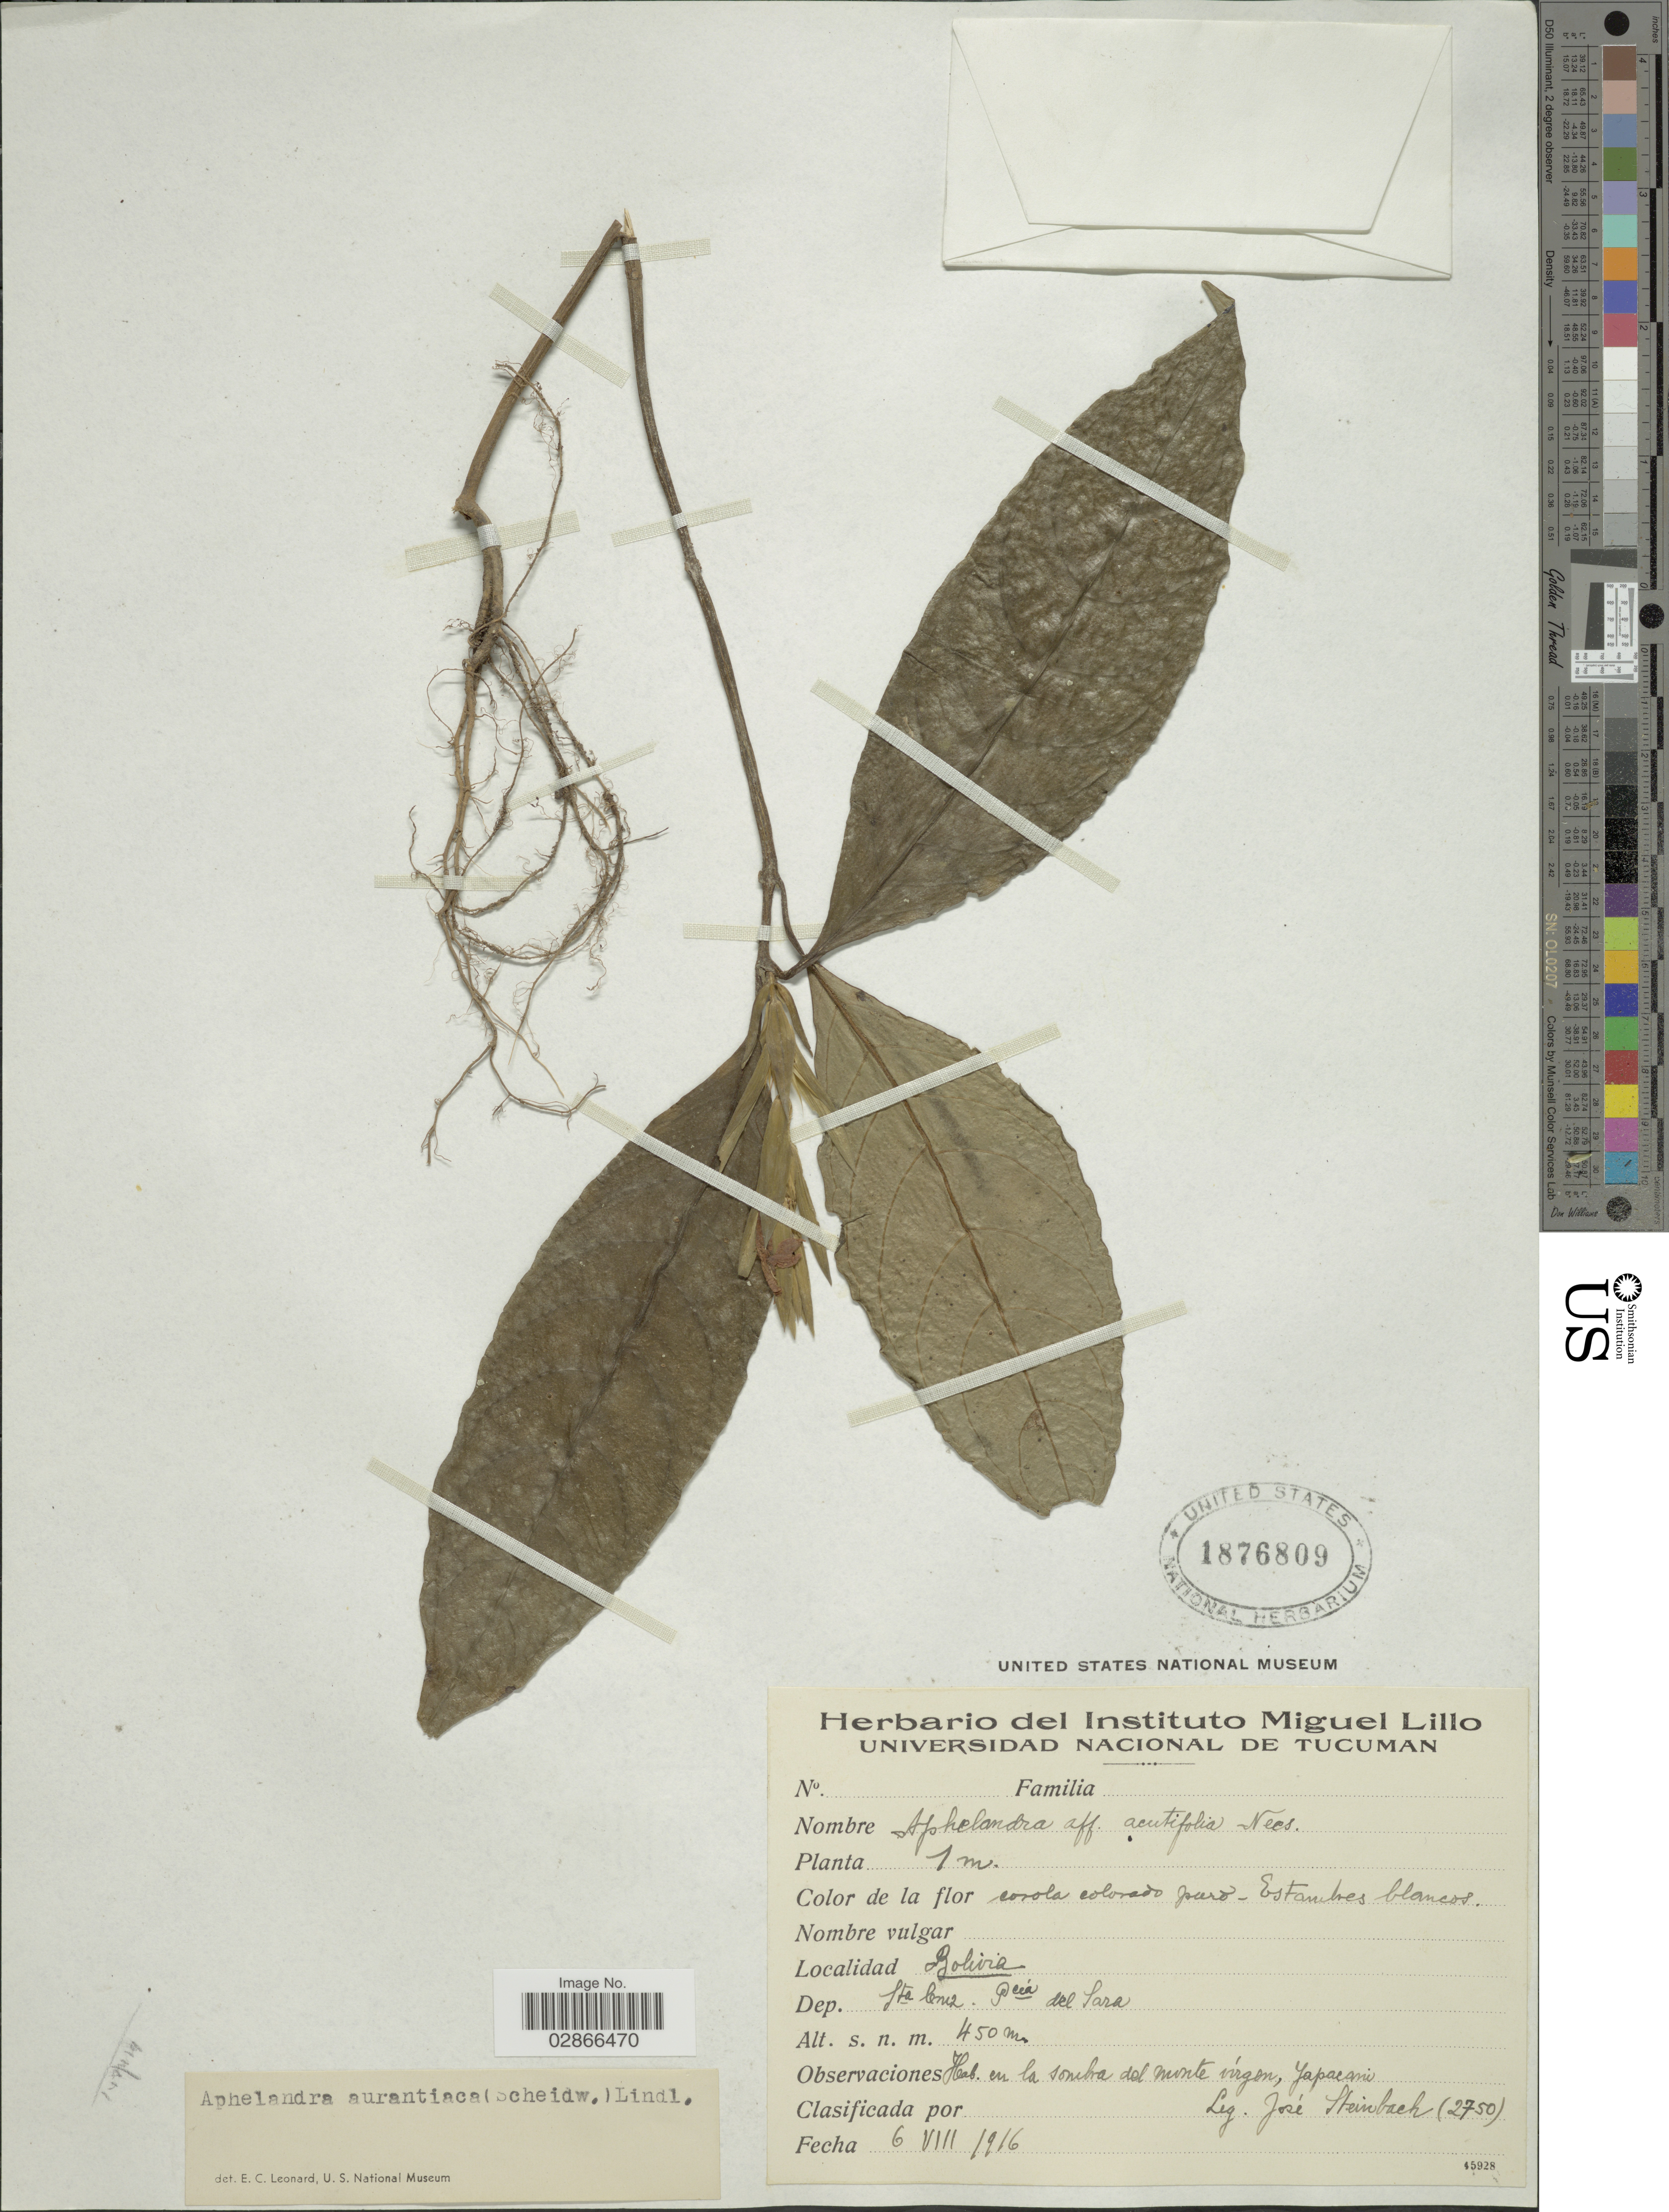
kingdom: Plantae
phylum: Tracheophyta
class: Magnoliopsida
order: Lamiales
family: Acanthaceae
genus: Aphelandra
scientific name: Aphelandra aurantiaca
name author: (Scheidw.) Lindl.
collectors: J. Steinbach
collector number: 2750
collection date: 1916-08-06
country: Bolivia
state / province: Santa Cruz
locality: Dep. Sta Cruz. Pcia. del Sara.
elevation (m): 450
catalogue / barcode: US 1876809